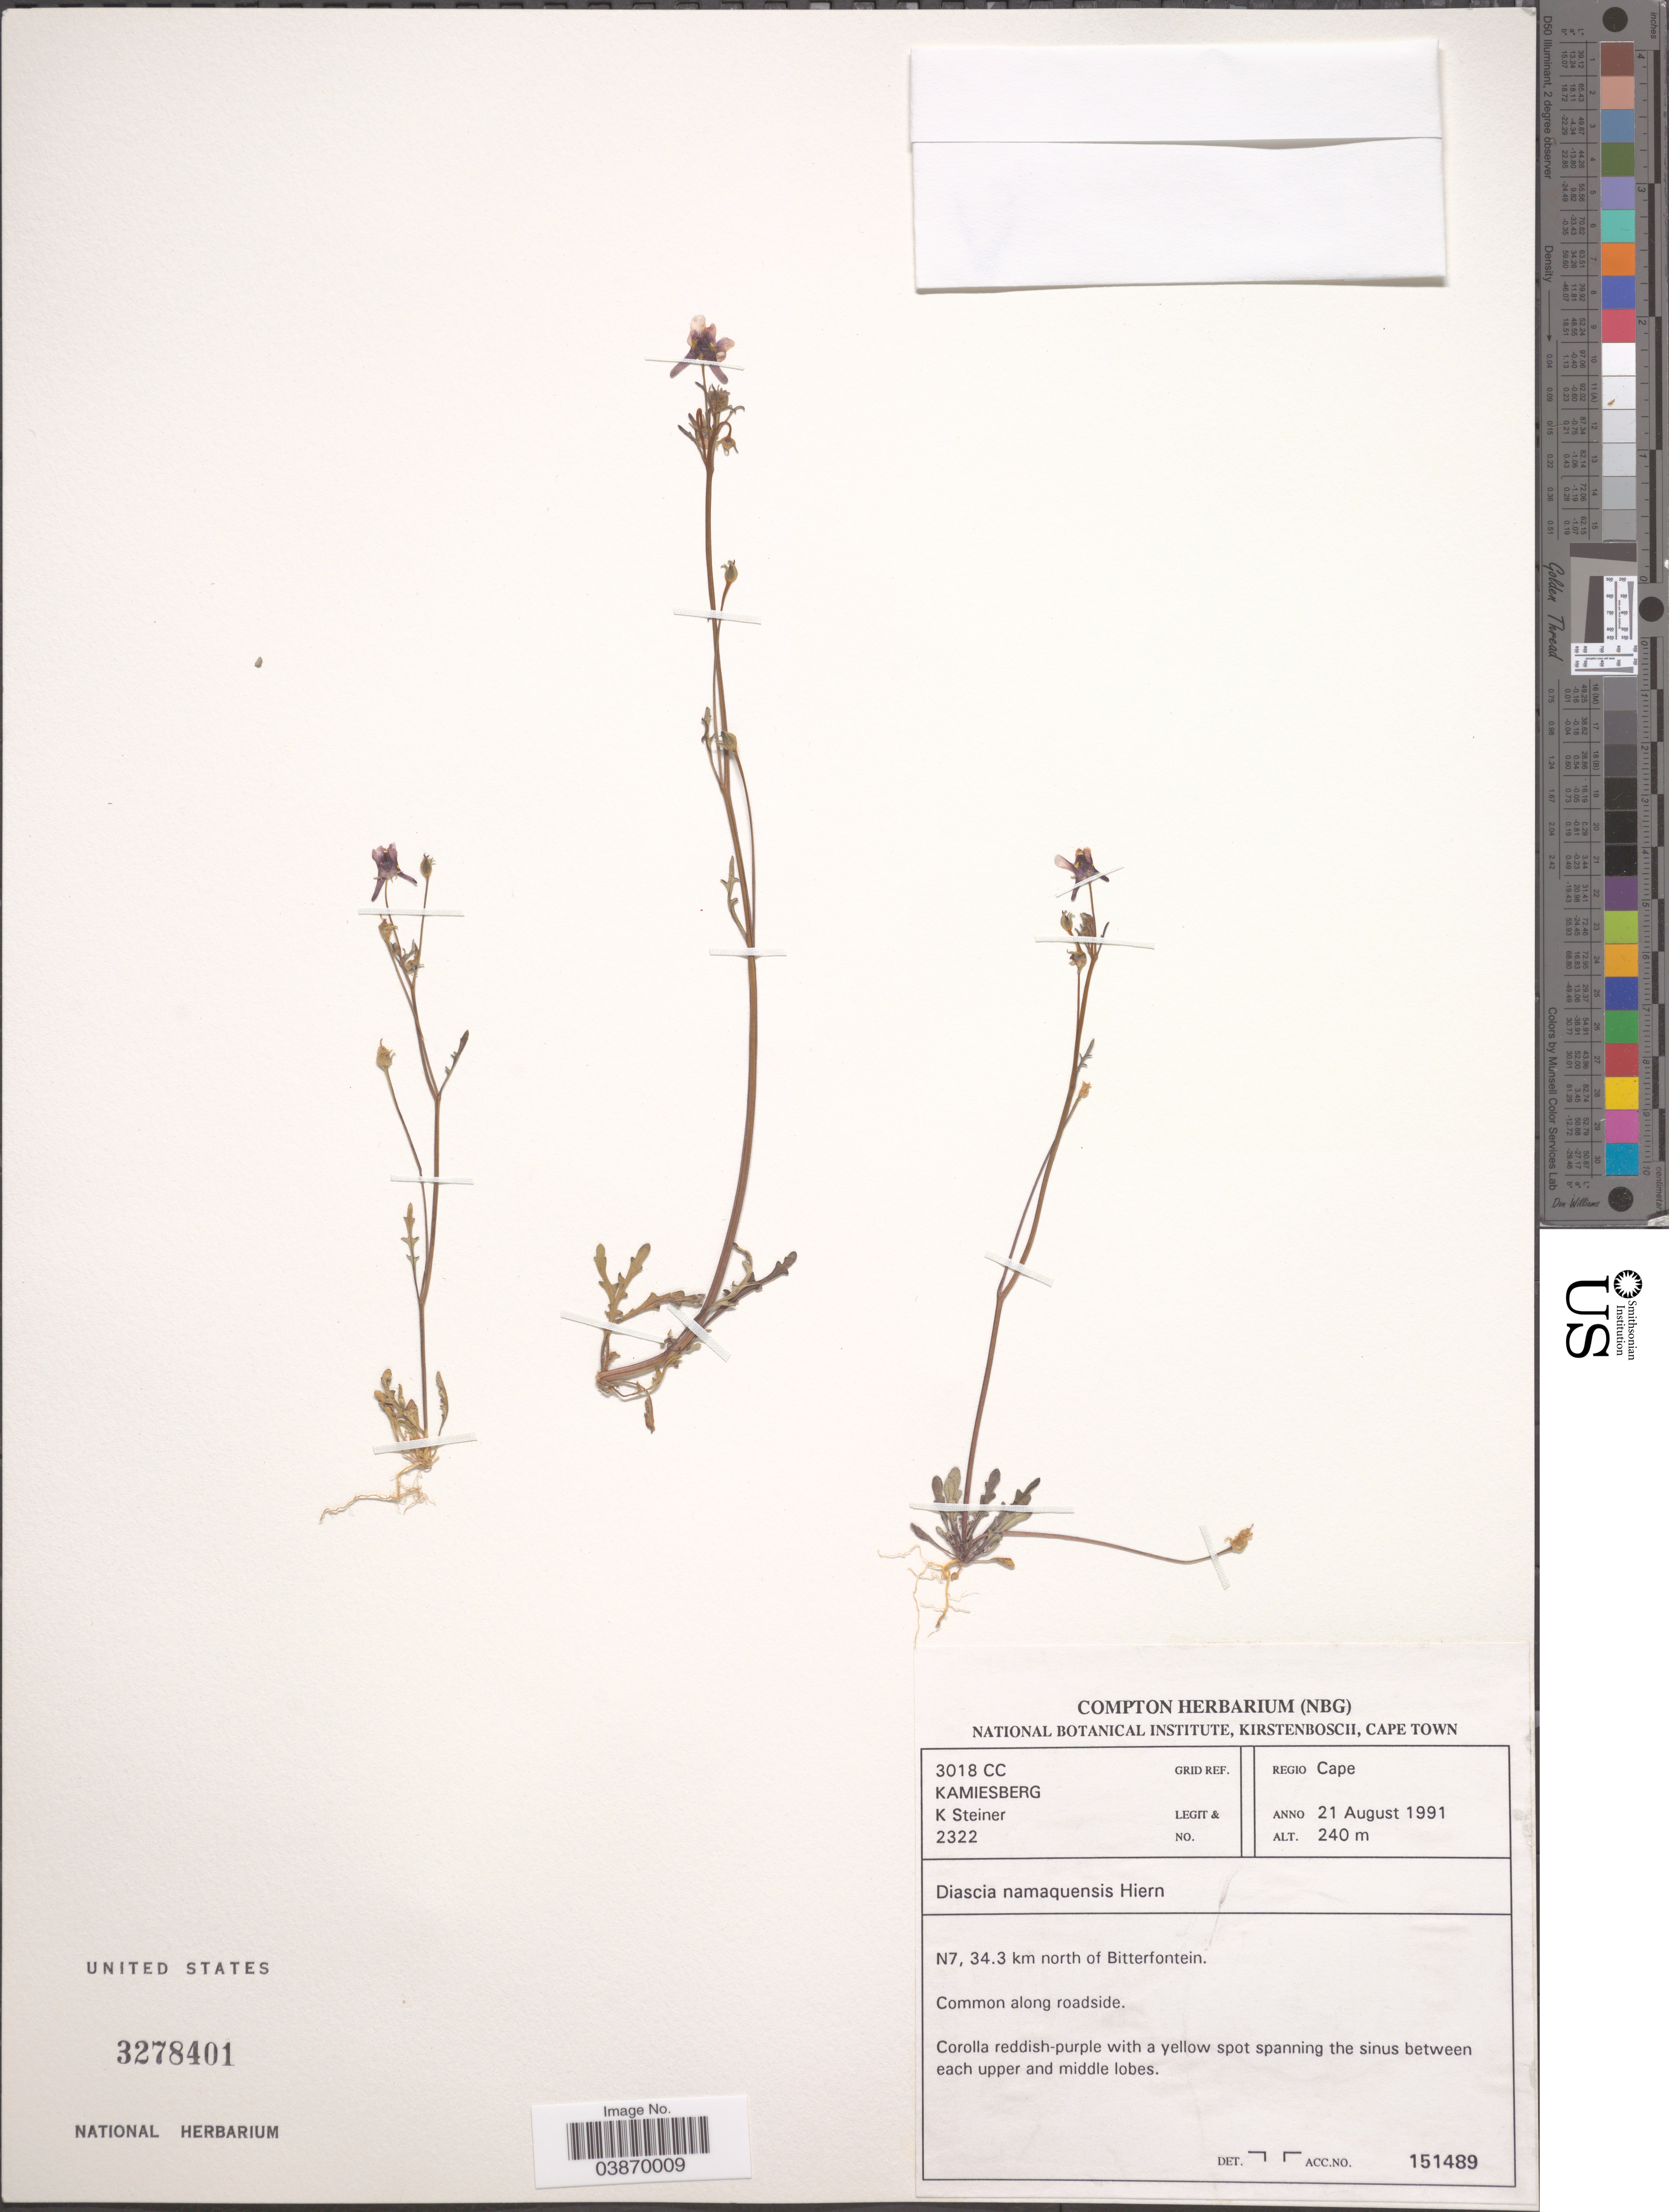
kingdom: Plantae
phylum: Tracheophyta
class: Magnoliopsida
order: Lamiales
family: Scrophulariaceae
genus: Diascia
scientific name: Diascia namaquensis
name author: Hiern in Dyer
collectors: K. Steiner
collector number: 2322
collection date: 1991-08-21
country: South Africa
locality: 3018 CC Grid Ref. Kamiesberg. Regio Cape. N7, 34.3 km north of Bitterfontein.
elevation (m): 240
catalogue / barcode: US 3278401